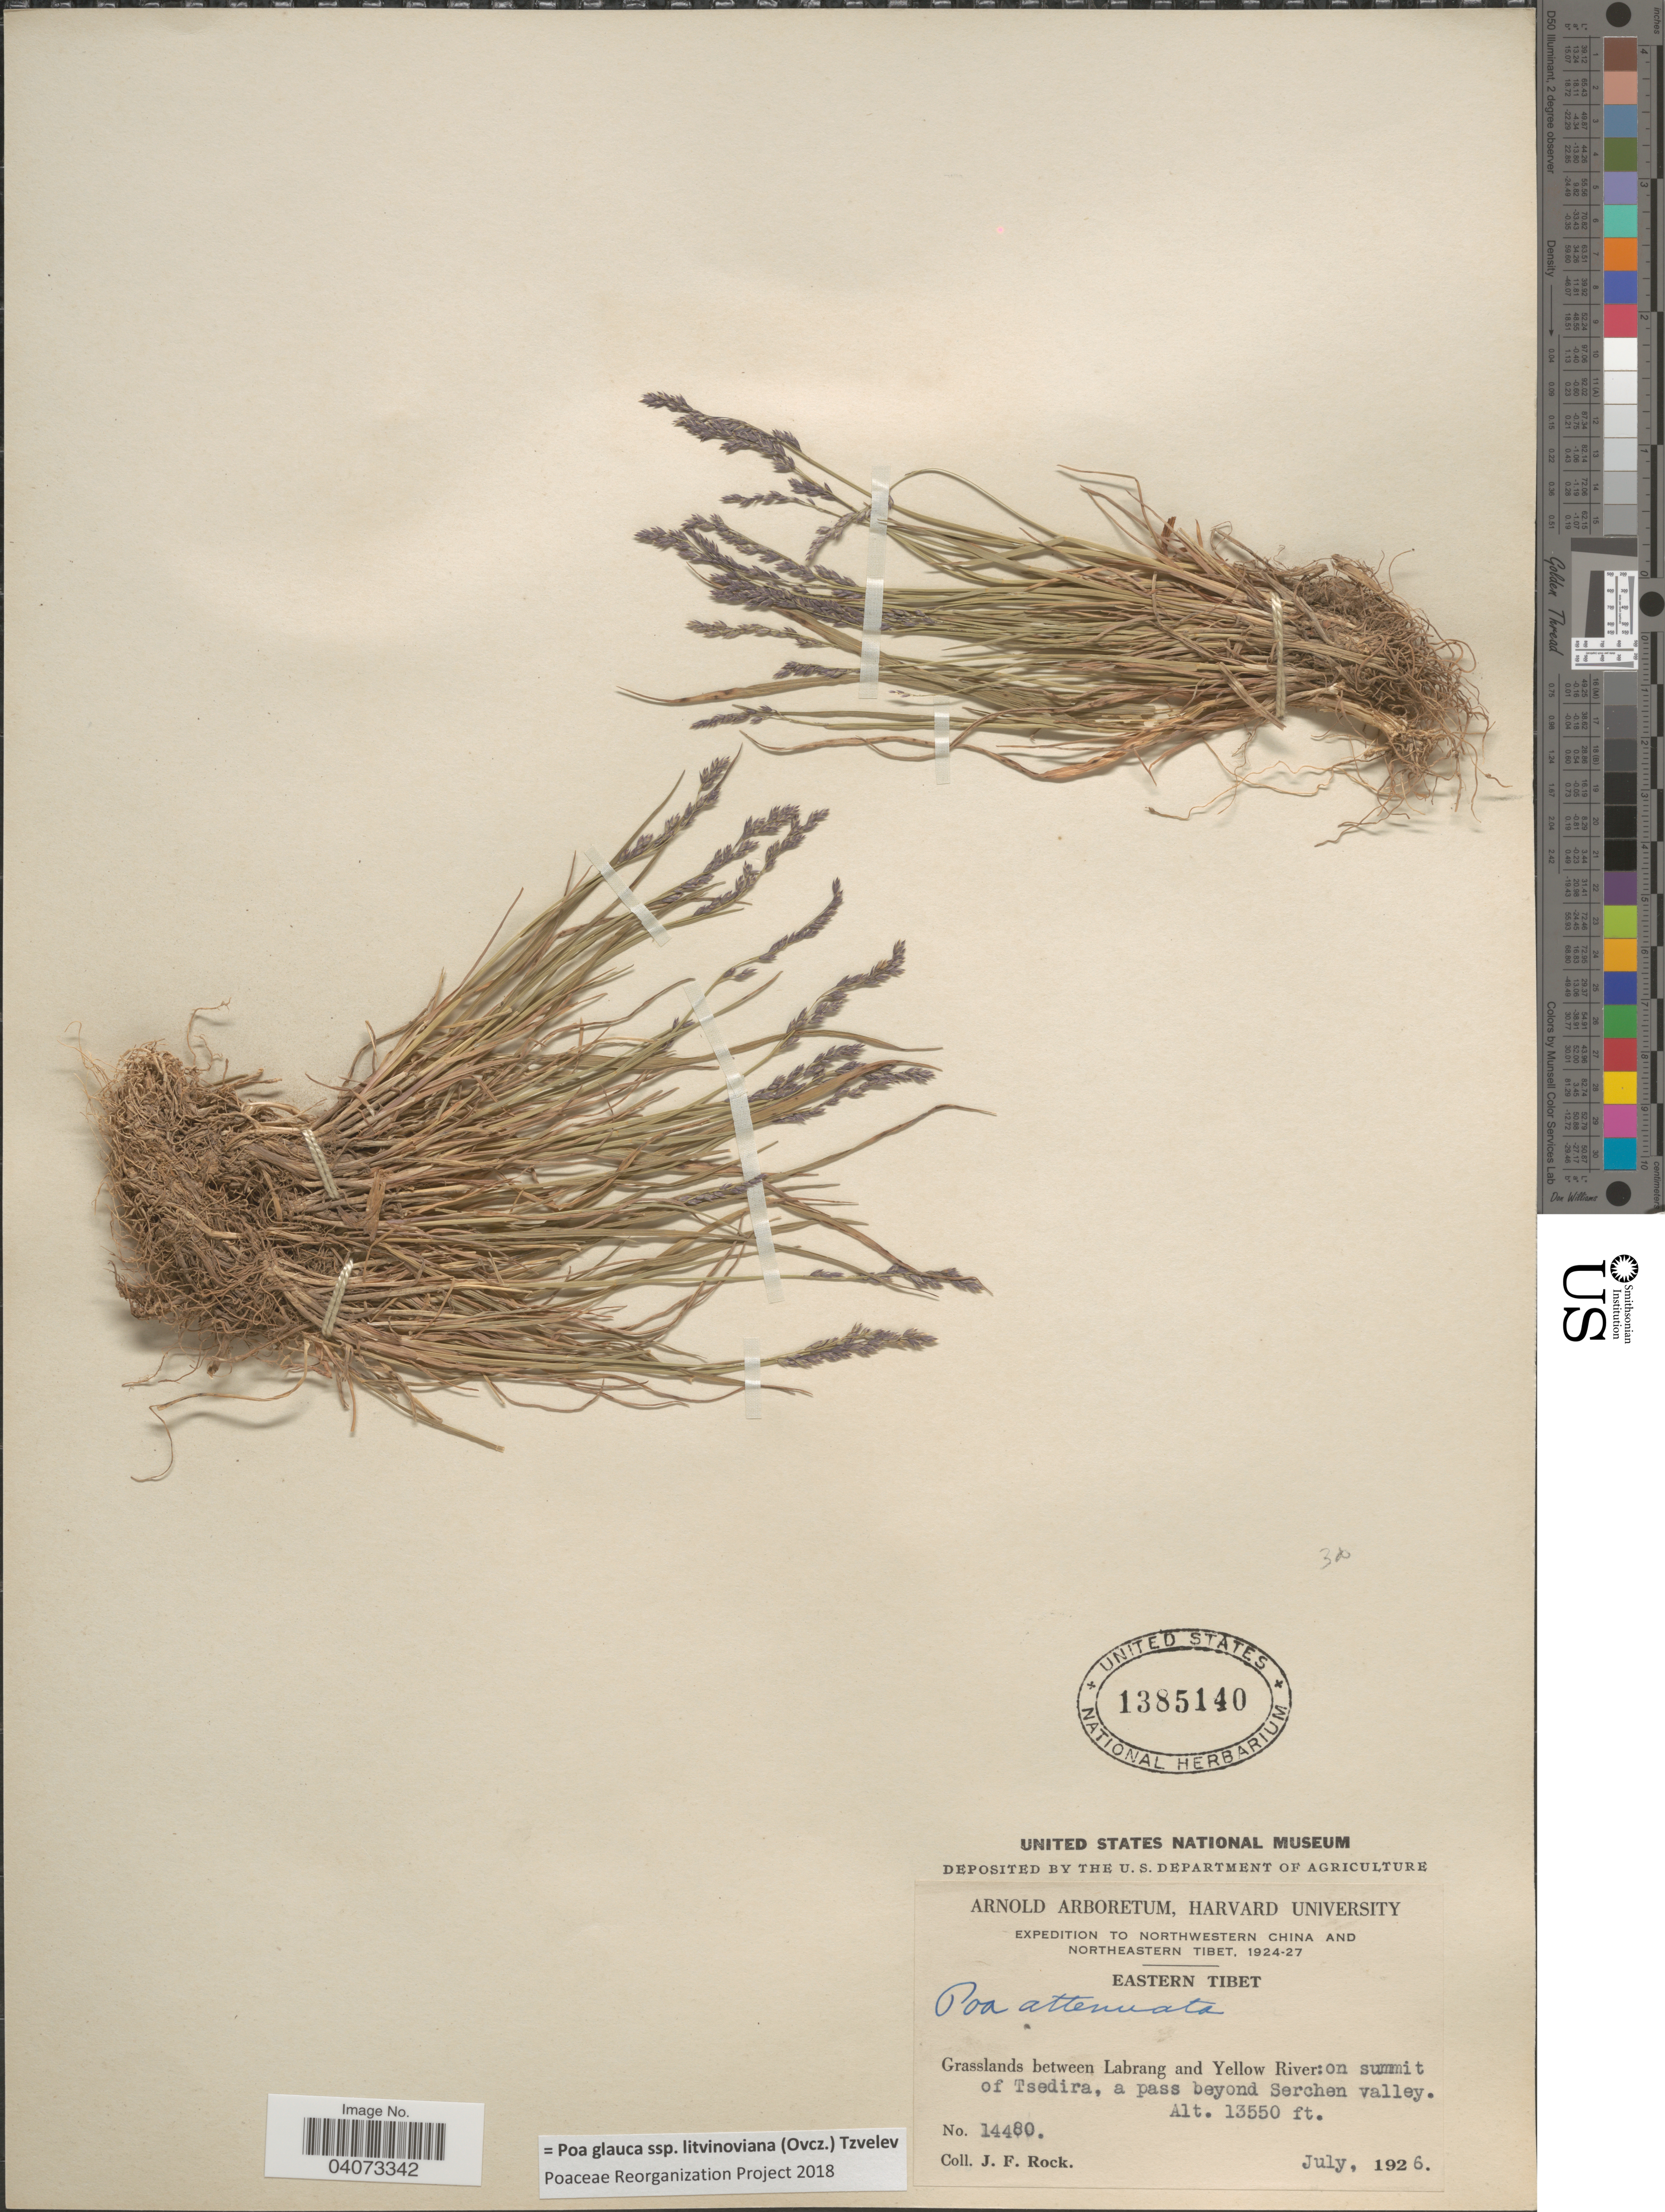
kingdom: Plantae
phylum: Tracheophyta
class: Liliopsida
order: Poales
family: Poaceae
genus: Poa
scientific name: Poa glauca subsp. litvinoviana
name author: (Ovcz.) Tzvelev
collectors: J. Rock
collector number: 14480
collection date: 1926-07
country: China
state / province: Xizang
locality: Expedtion to Northwestern China and Northeastern Tibet, 1924-27. Eastern Tibet. Grasslands between Labrang and Yellow River: on summit of Tsedira, a pass beyond Serchen valley.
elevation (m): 4130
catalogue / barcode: US 1385140